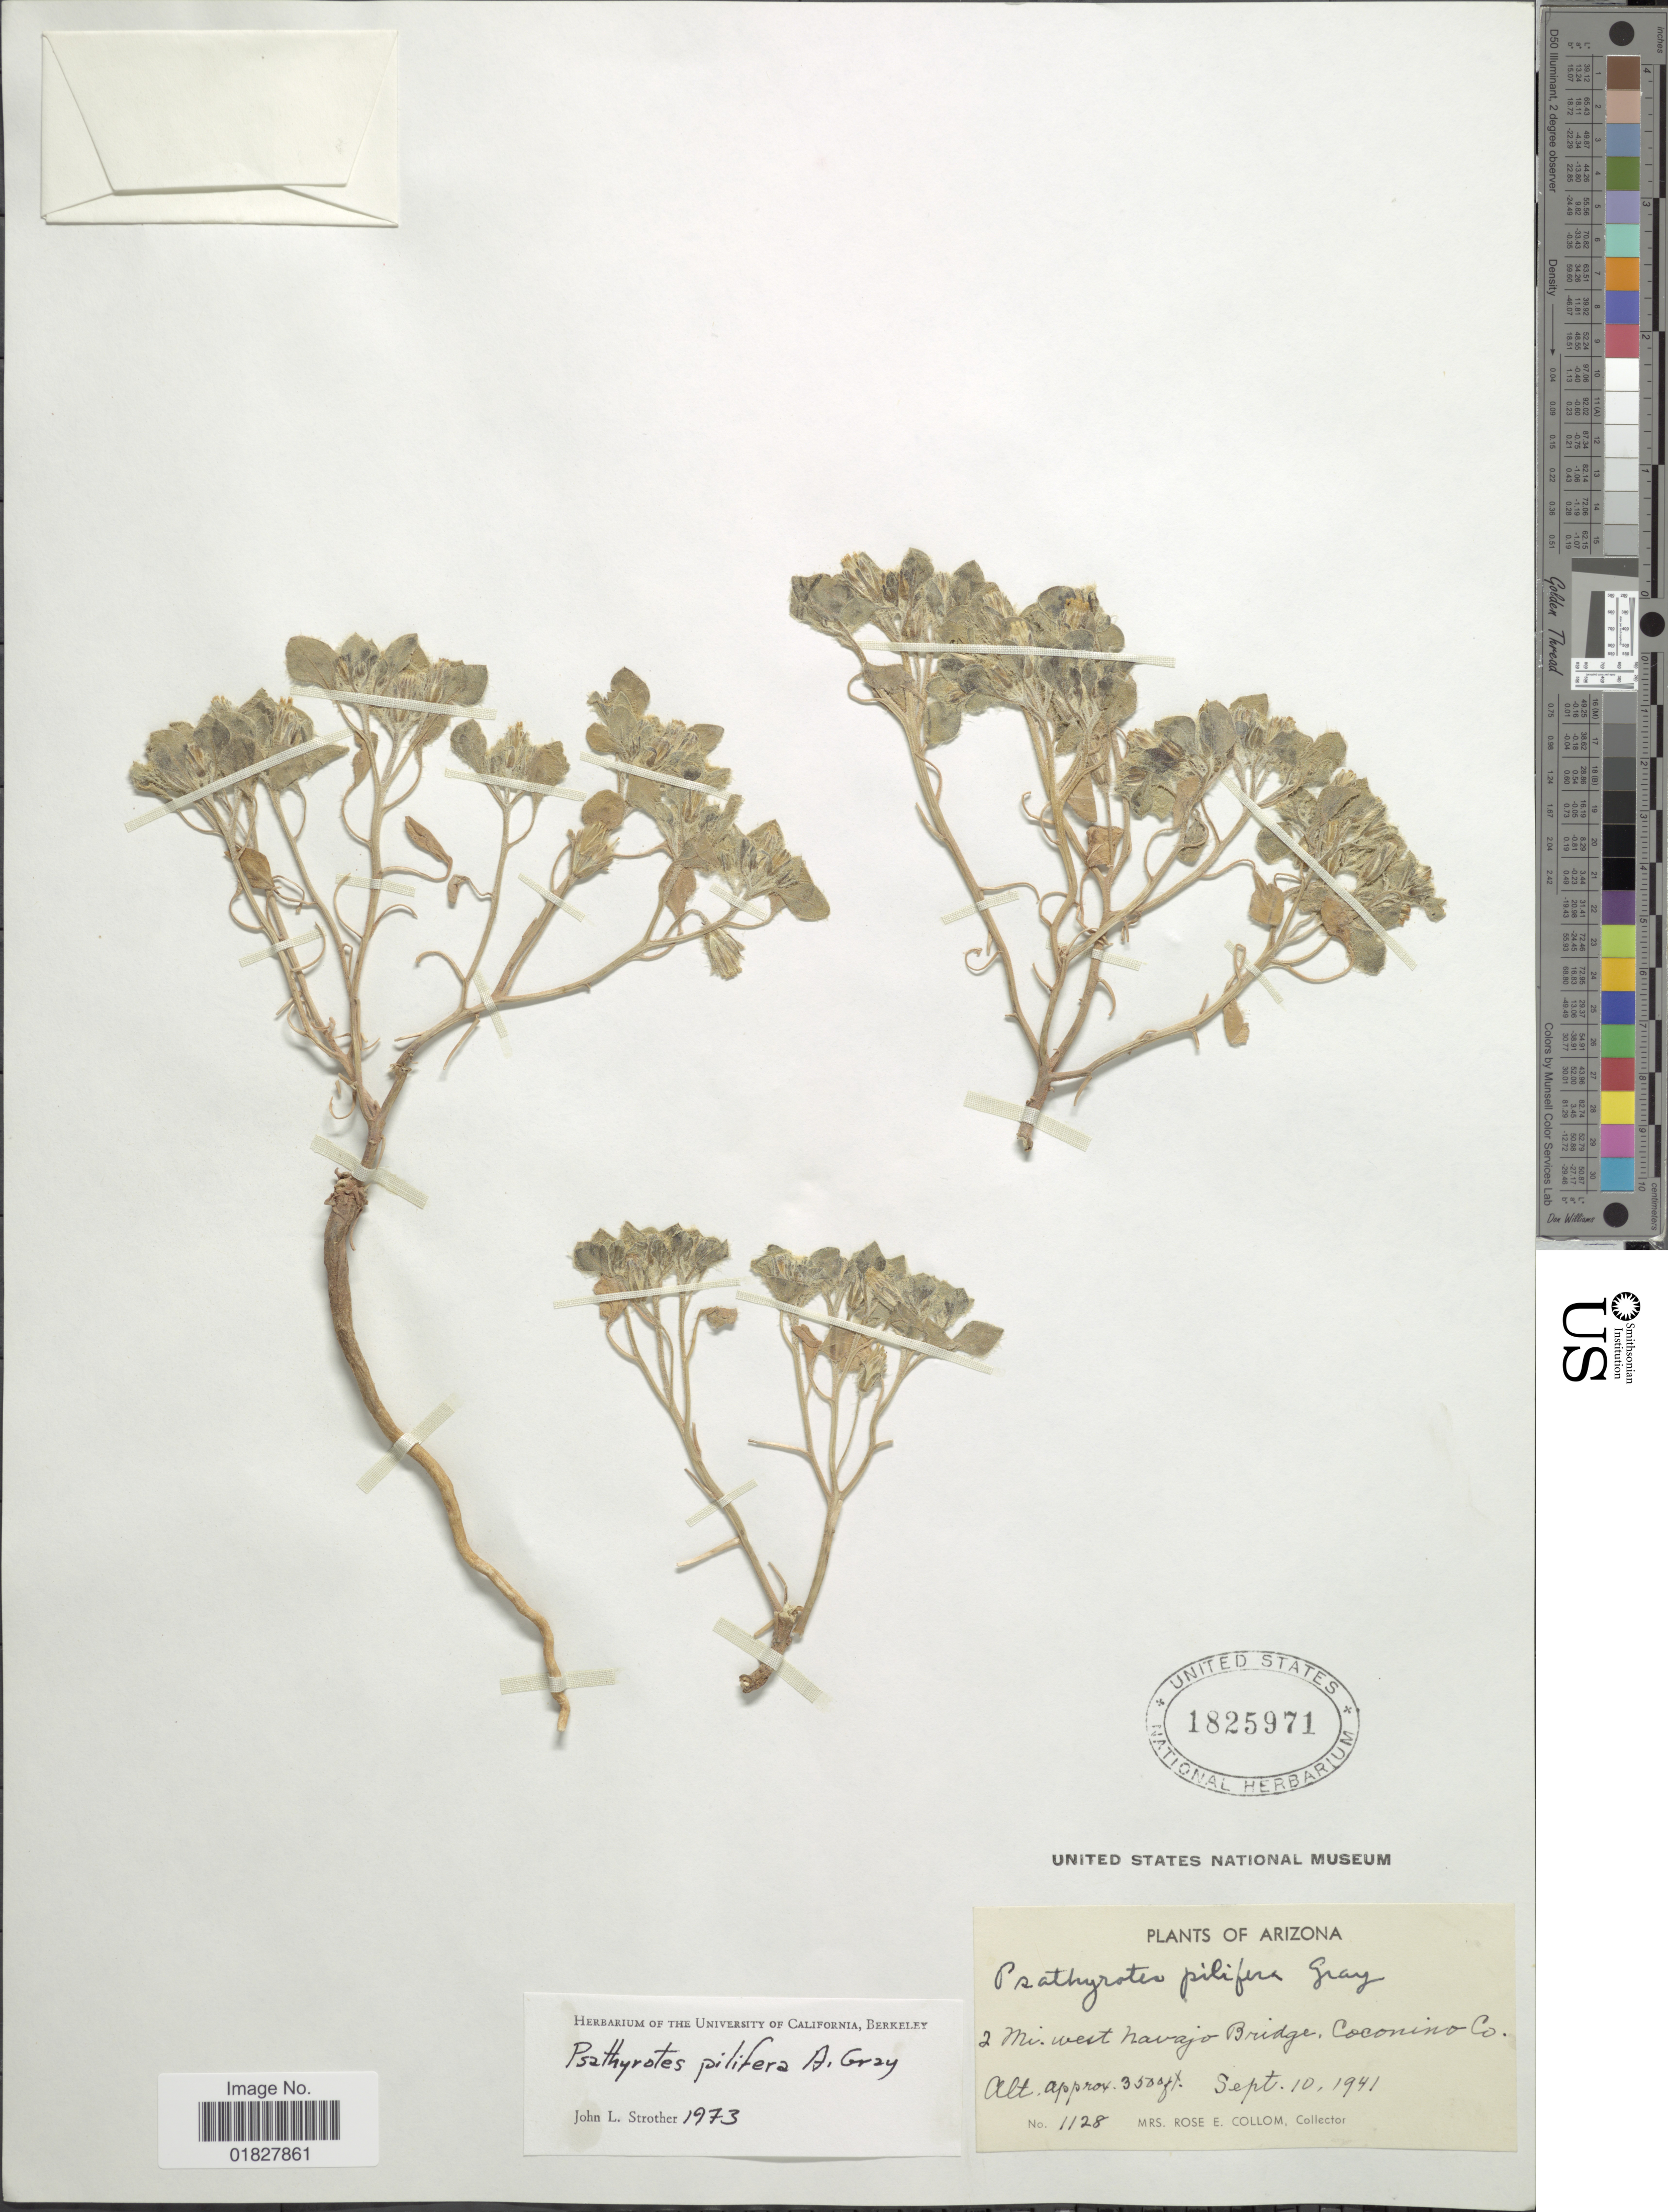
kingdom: Plantae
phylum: Tracheophyta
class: Magnoliopsida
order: Asterales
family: Asteraceae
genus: Psathyrotes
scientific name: Psathyrotes pilifera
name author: A. Gray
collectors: R. E. Collom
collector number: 1128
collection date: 1941-09-10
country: United States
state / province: Arizona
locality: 2mi west Navajo Bridge, Coconino Co.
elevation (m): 1067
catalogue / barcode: US 1825971